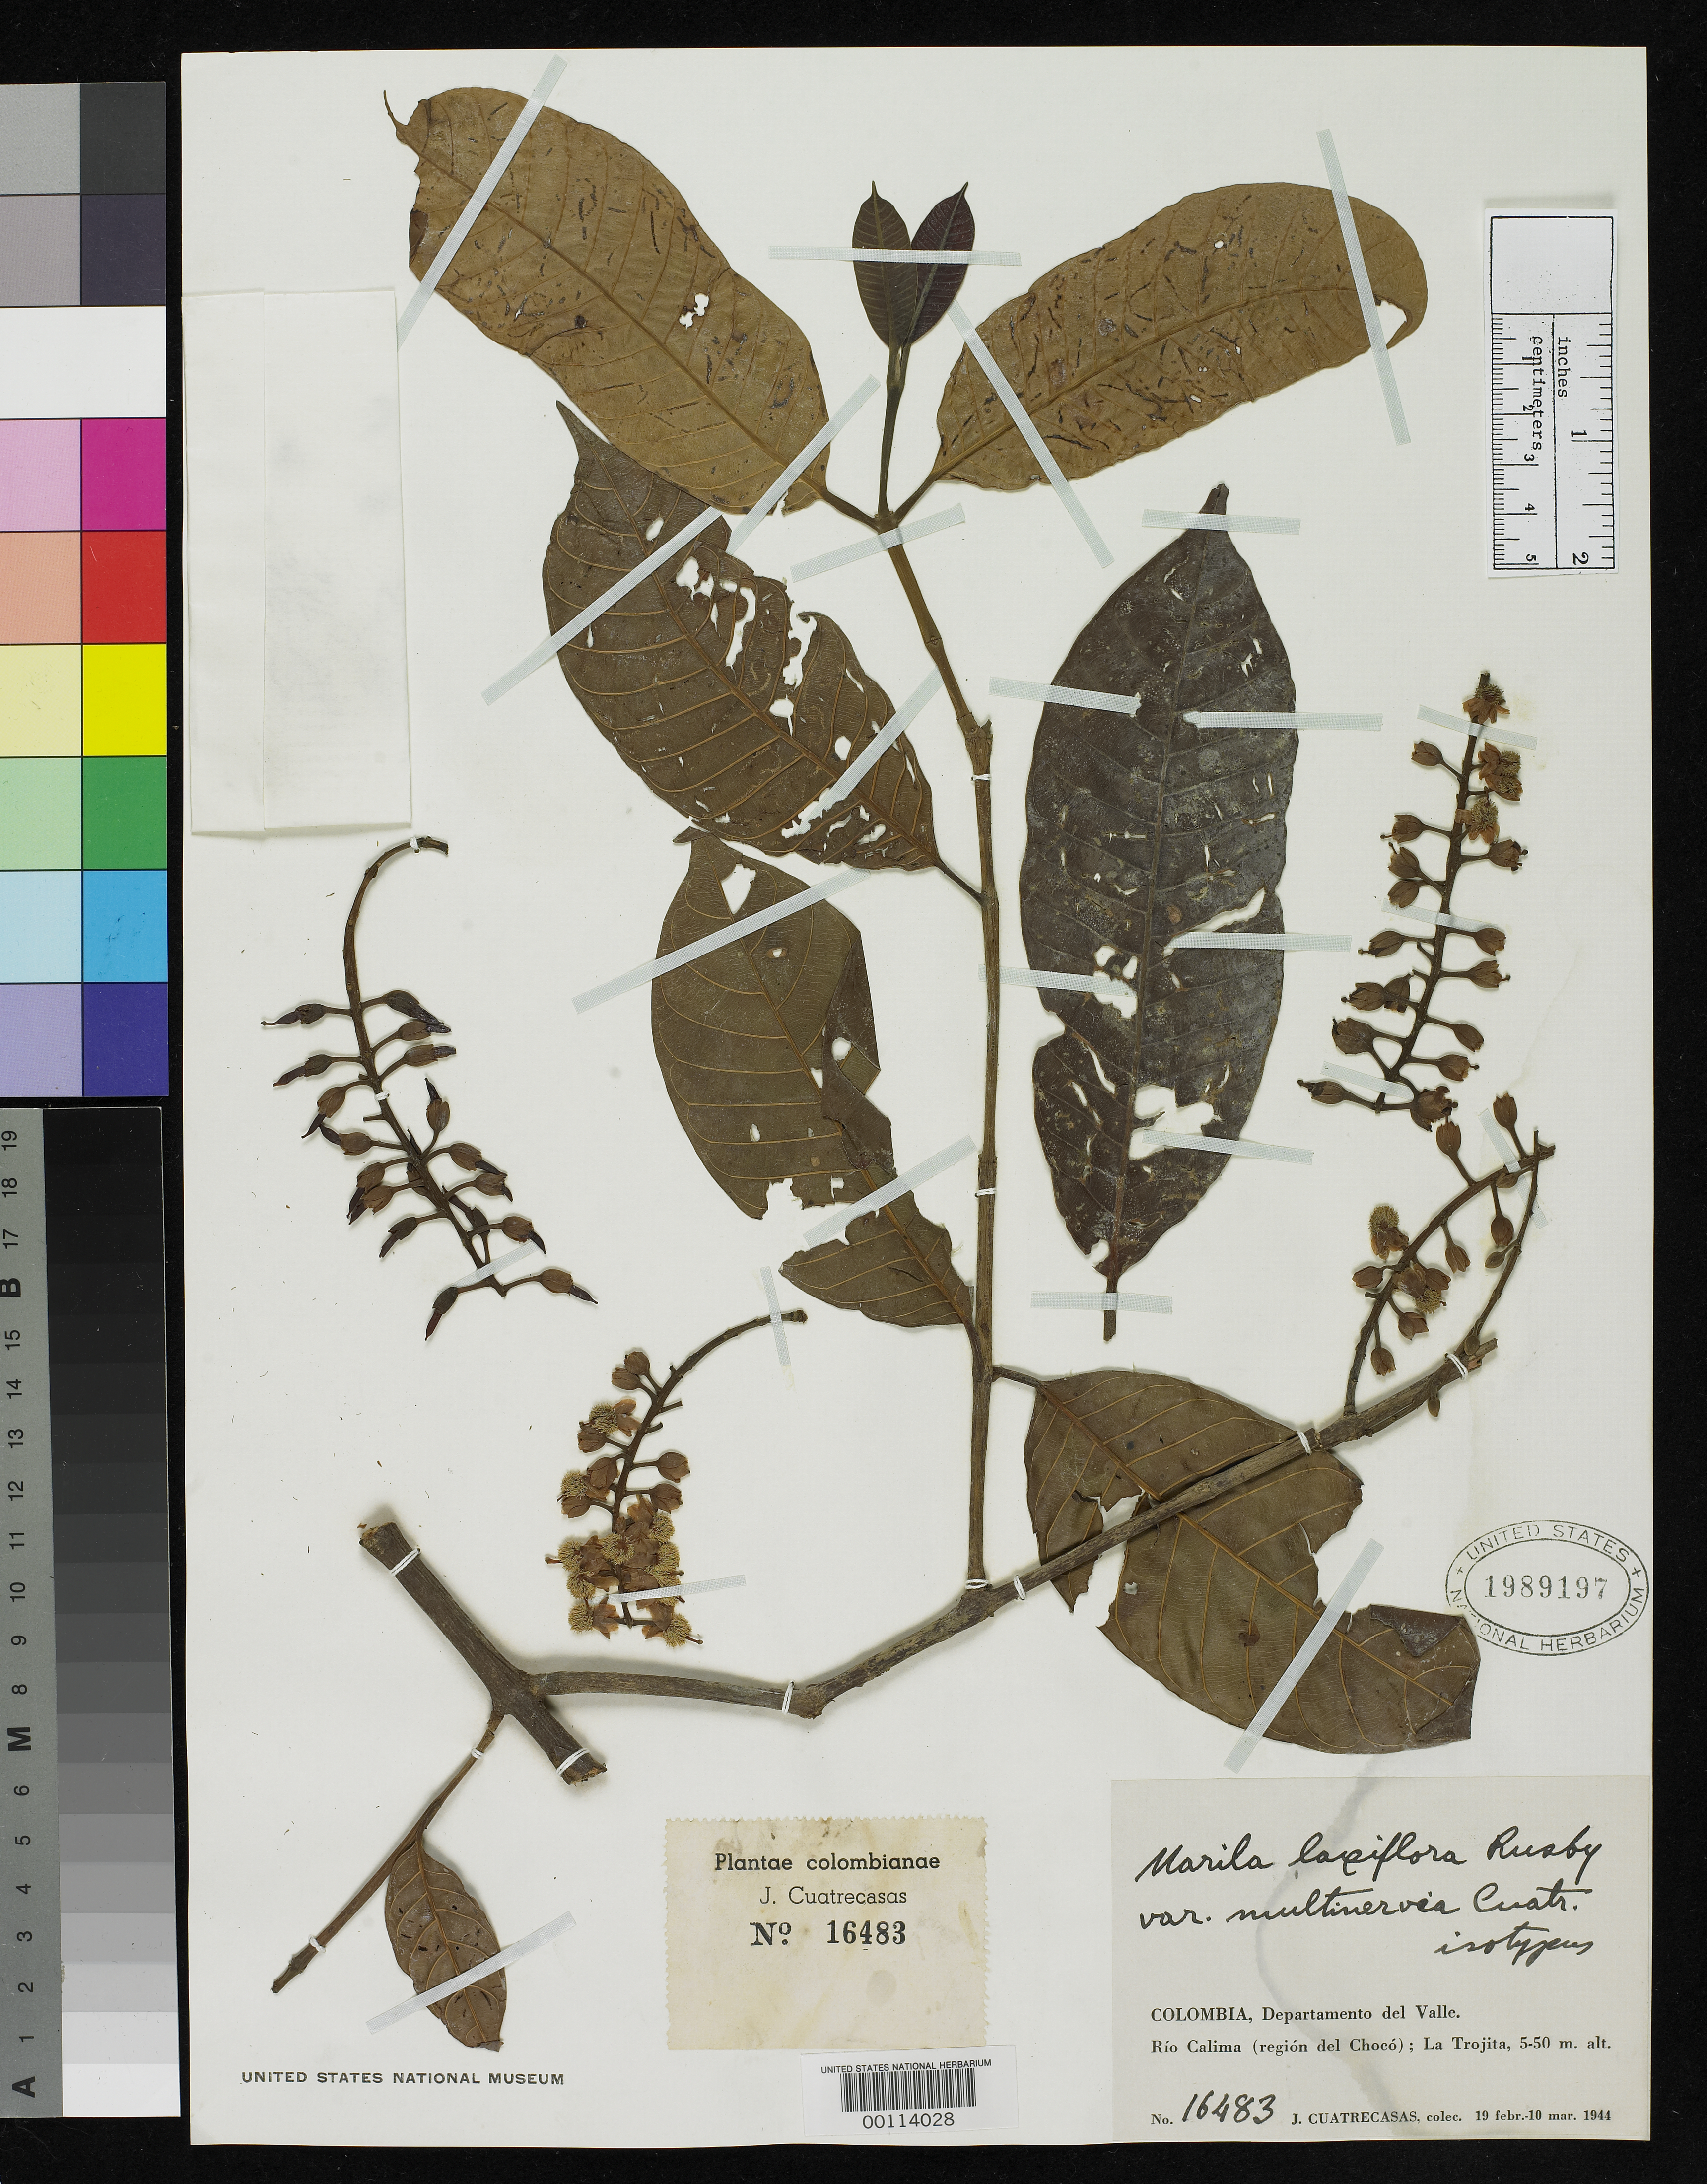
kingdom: Plantae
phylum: Tracheophyta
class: Magnoliopsida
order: Malpighiales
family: Calophyllaceae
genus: Marila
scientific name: Marila laxiflora var. multinervia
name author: Cuatrec.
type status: Isotype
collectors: J. Cuatrecasas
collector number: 16483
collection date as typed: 19 Feb 1944 to 10 Mar 1944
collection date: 1944-02-19/1944-03-10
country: Colombia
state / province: Valle del Cauca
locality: Rio Calima, La Tojita.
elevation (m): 5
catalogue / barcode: US 1989197